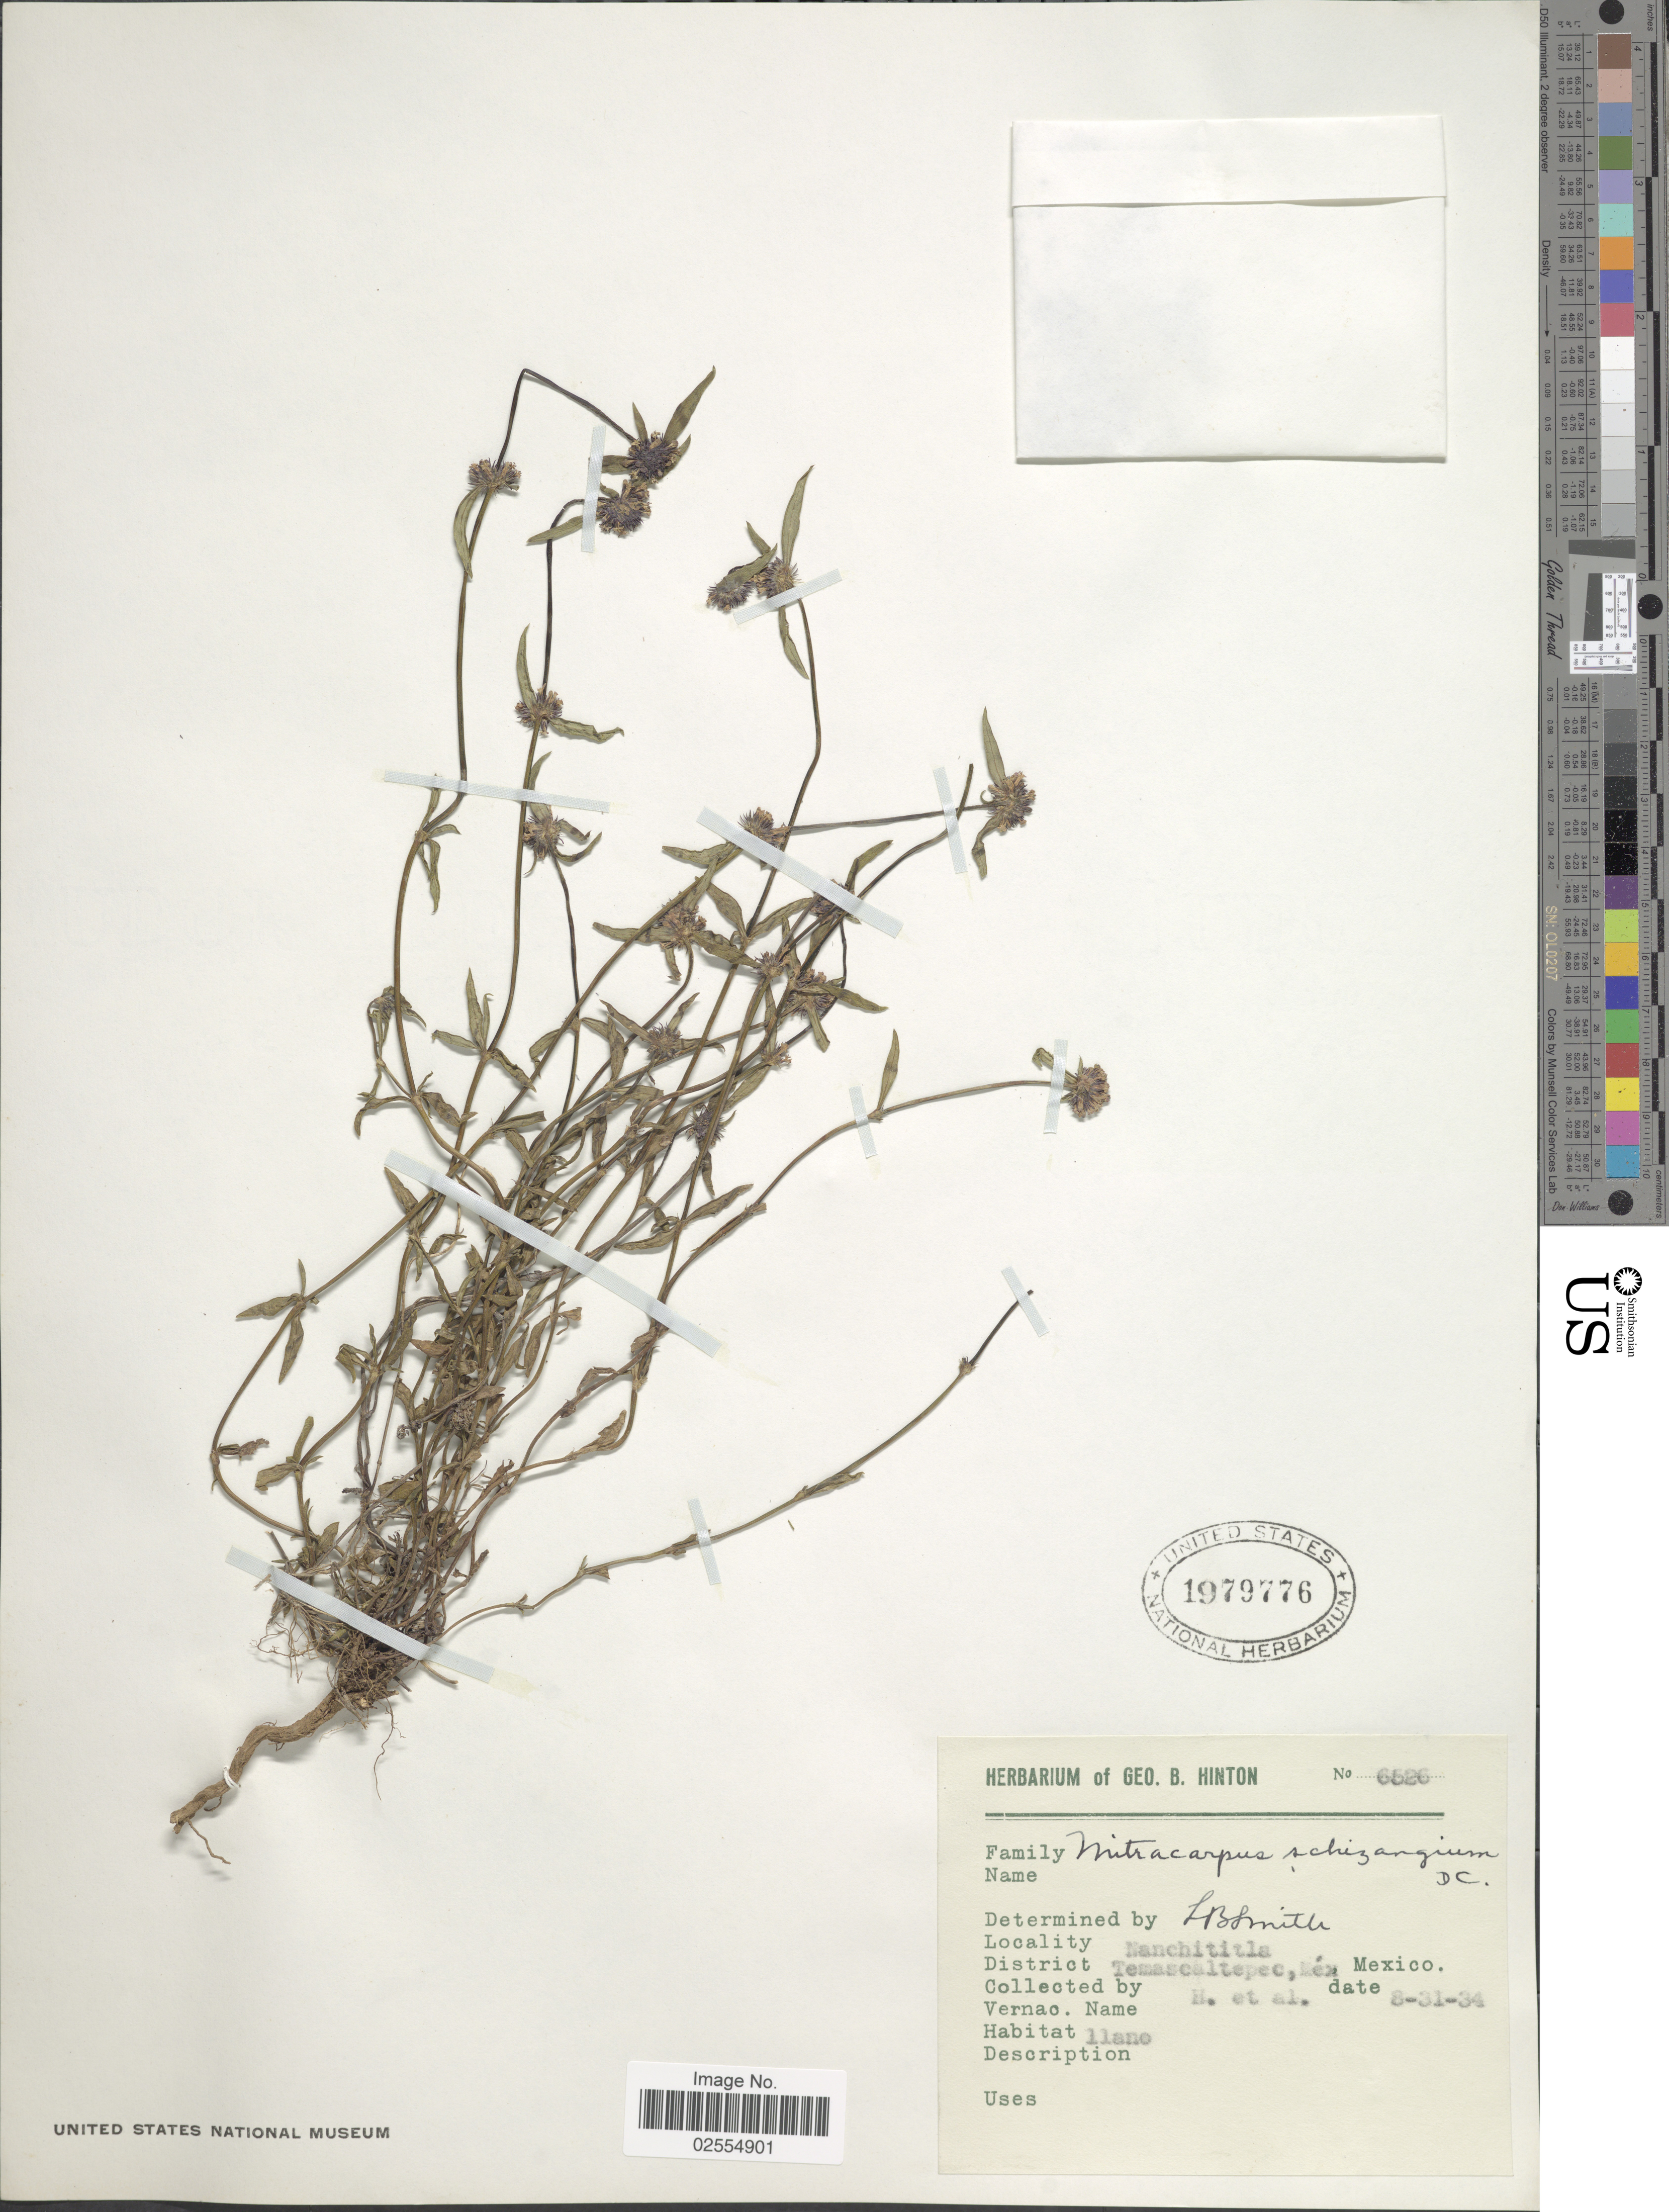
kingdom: Plantae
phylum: Tracheophyta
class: Magnoliopsida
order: Gentianales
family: Rubiaceae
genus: Mitracarpus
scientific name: Mitracarpus schizangius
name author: DC.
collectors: G. B. Hinton & et al.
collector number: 6526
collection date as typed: Transcribed d/m/y: 31/8/34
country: Mexico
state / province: México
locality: Nanchititla. District Temascaltepec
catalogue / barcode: US 1979776